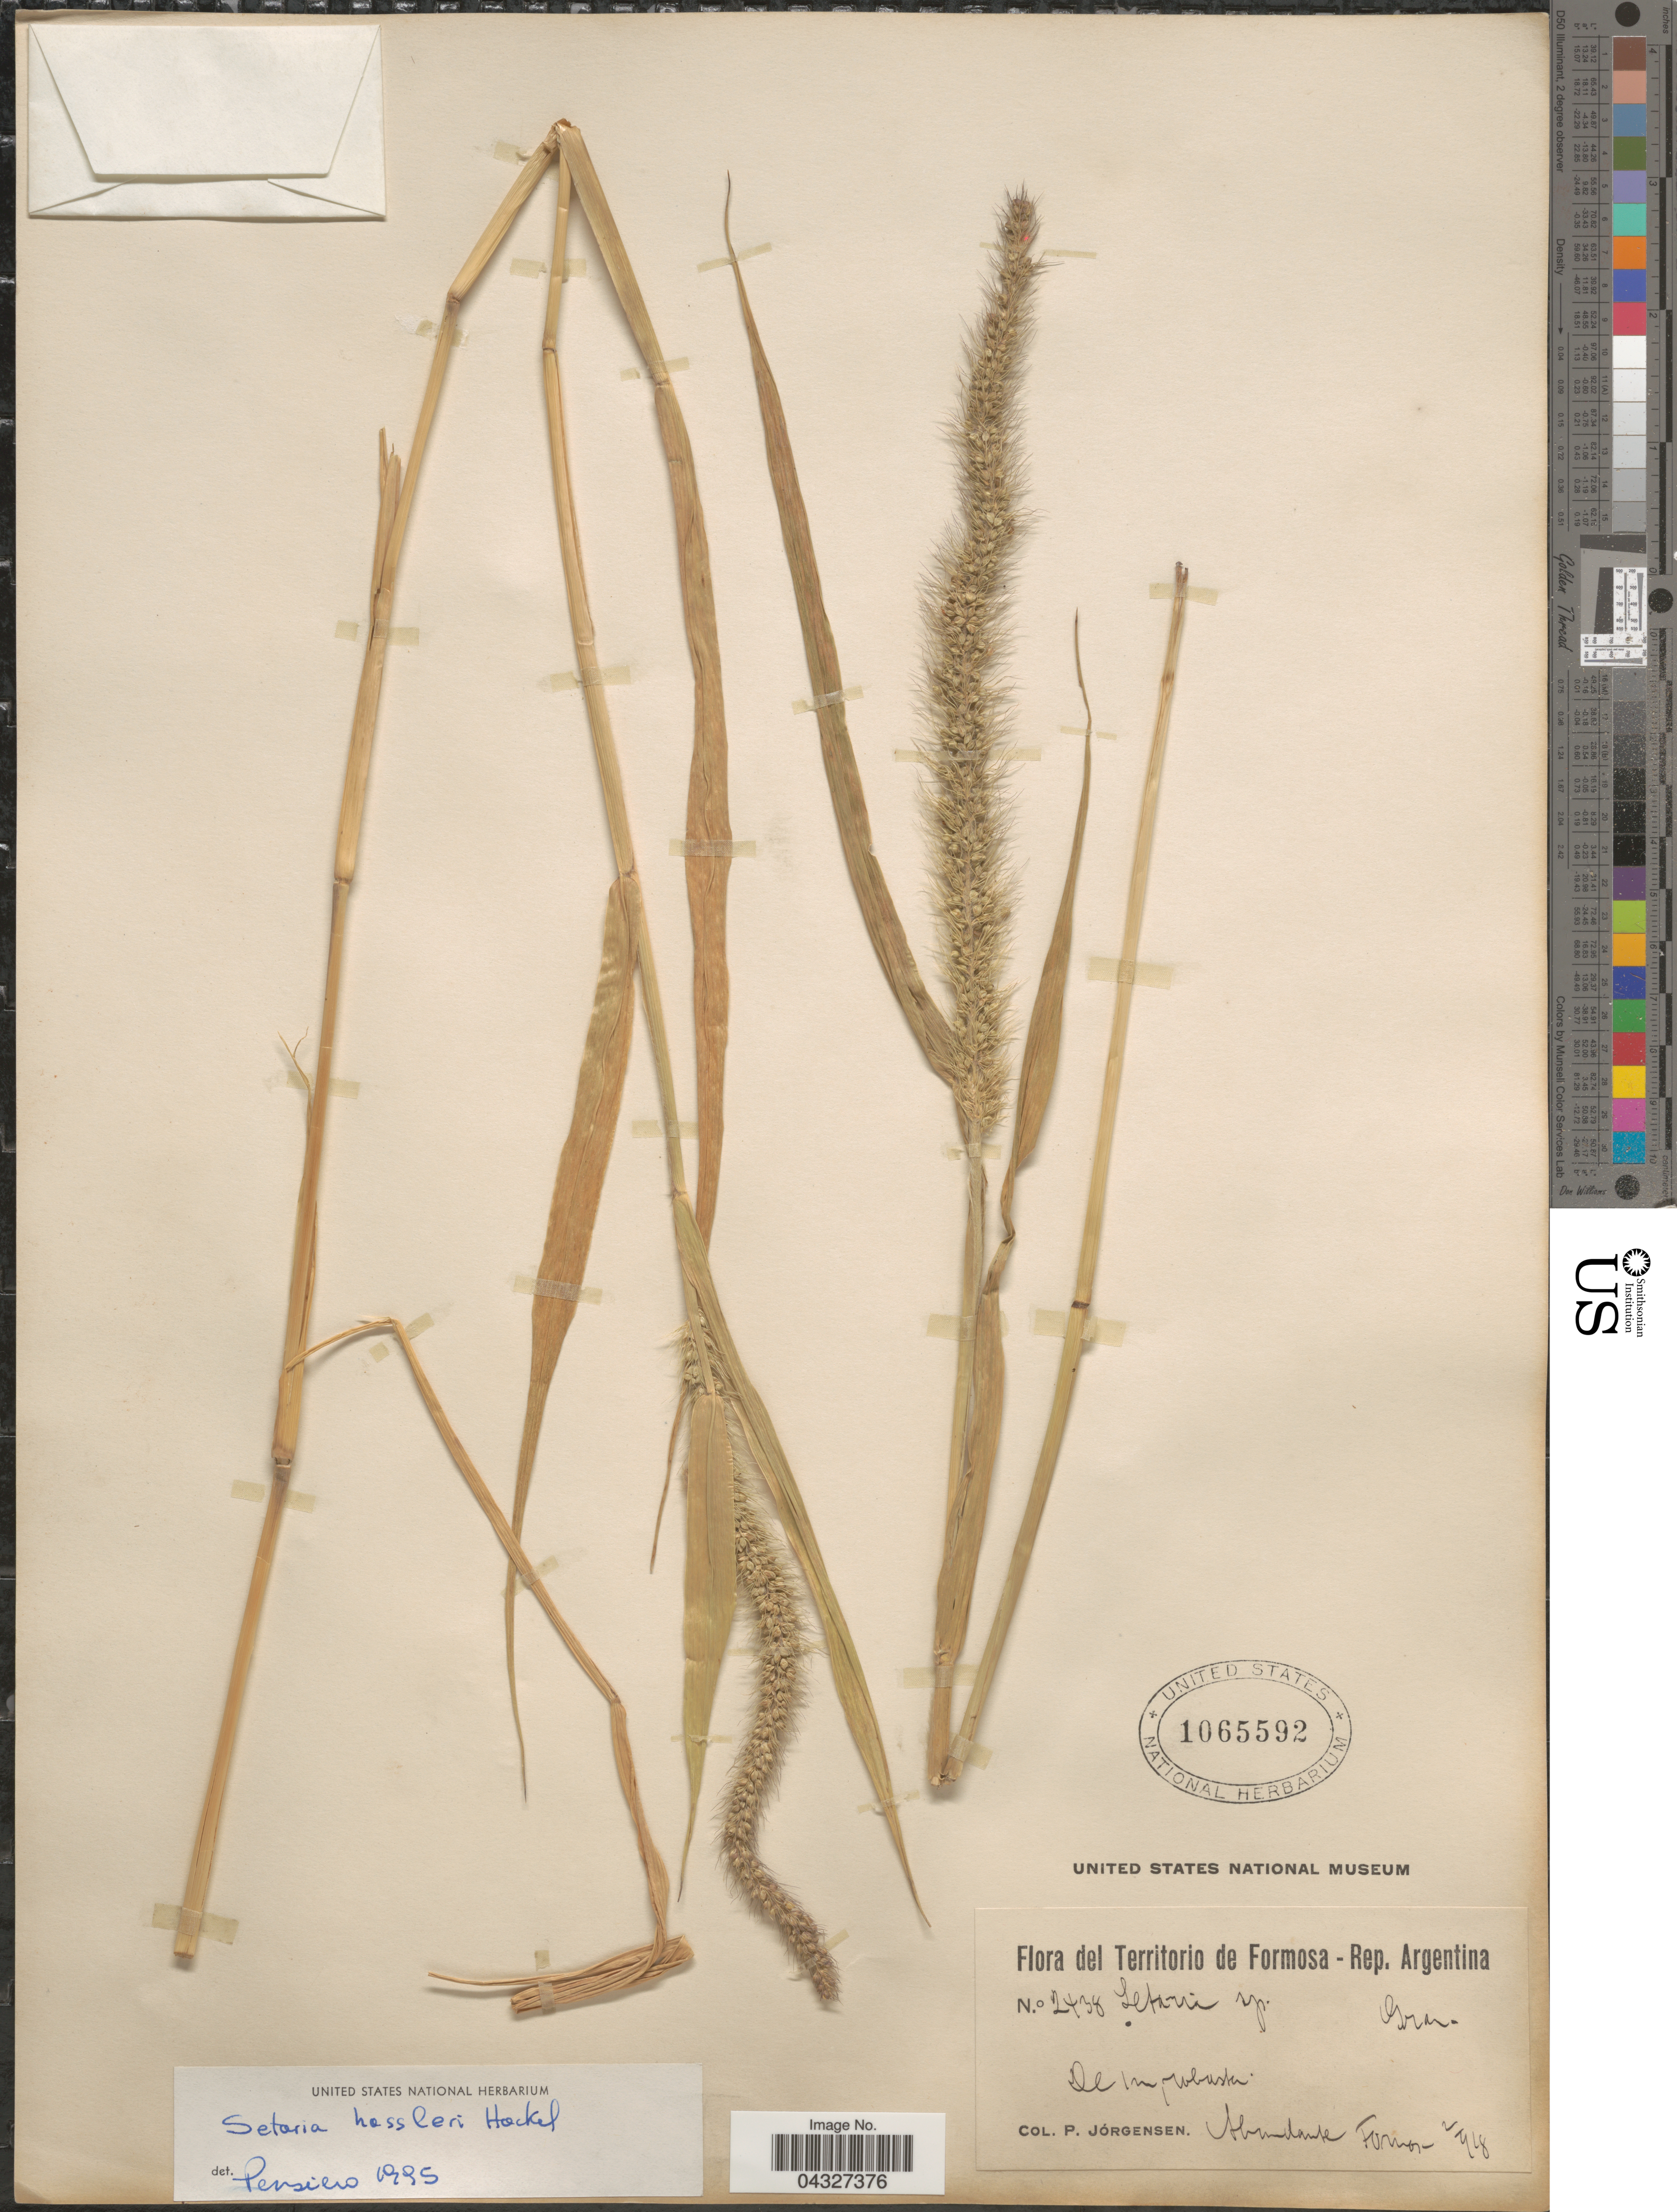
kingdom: Plantae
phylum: Tracheophyta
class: Liliopsida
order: Poales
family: Poaceae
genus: Setaria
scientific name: Setaria hassleri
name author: Hack. in Chodat & Hassl.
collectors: P. Jörgensen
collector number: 2438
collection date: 1918-02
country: Argentina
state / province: Formosa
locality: Territorio de Formosa.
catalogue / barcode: US 1065592